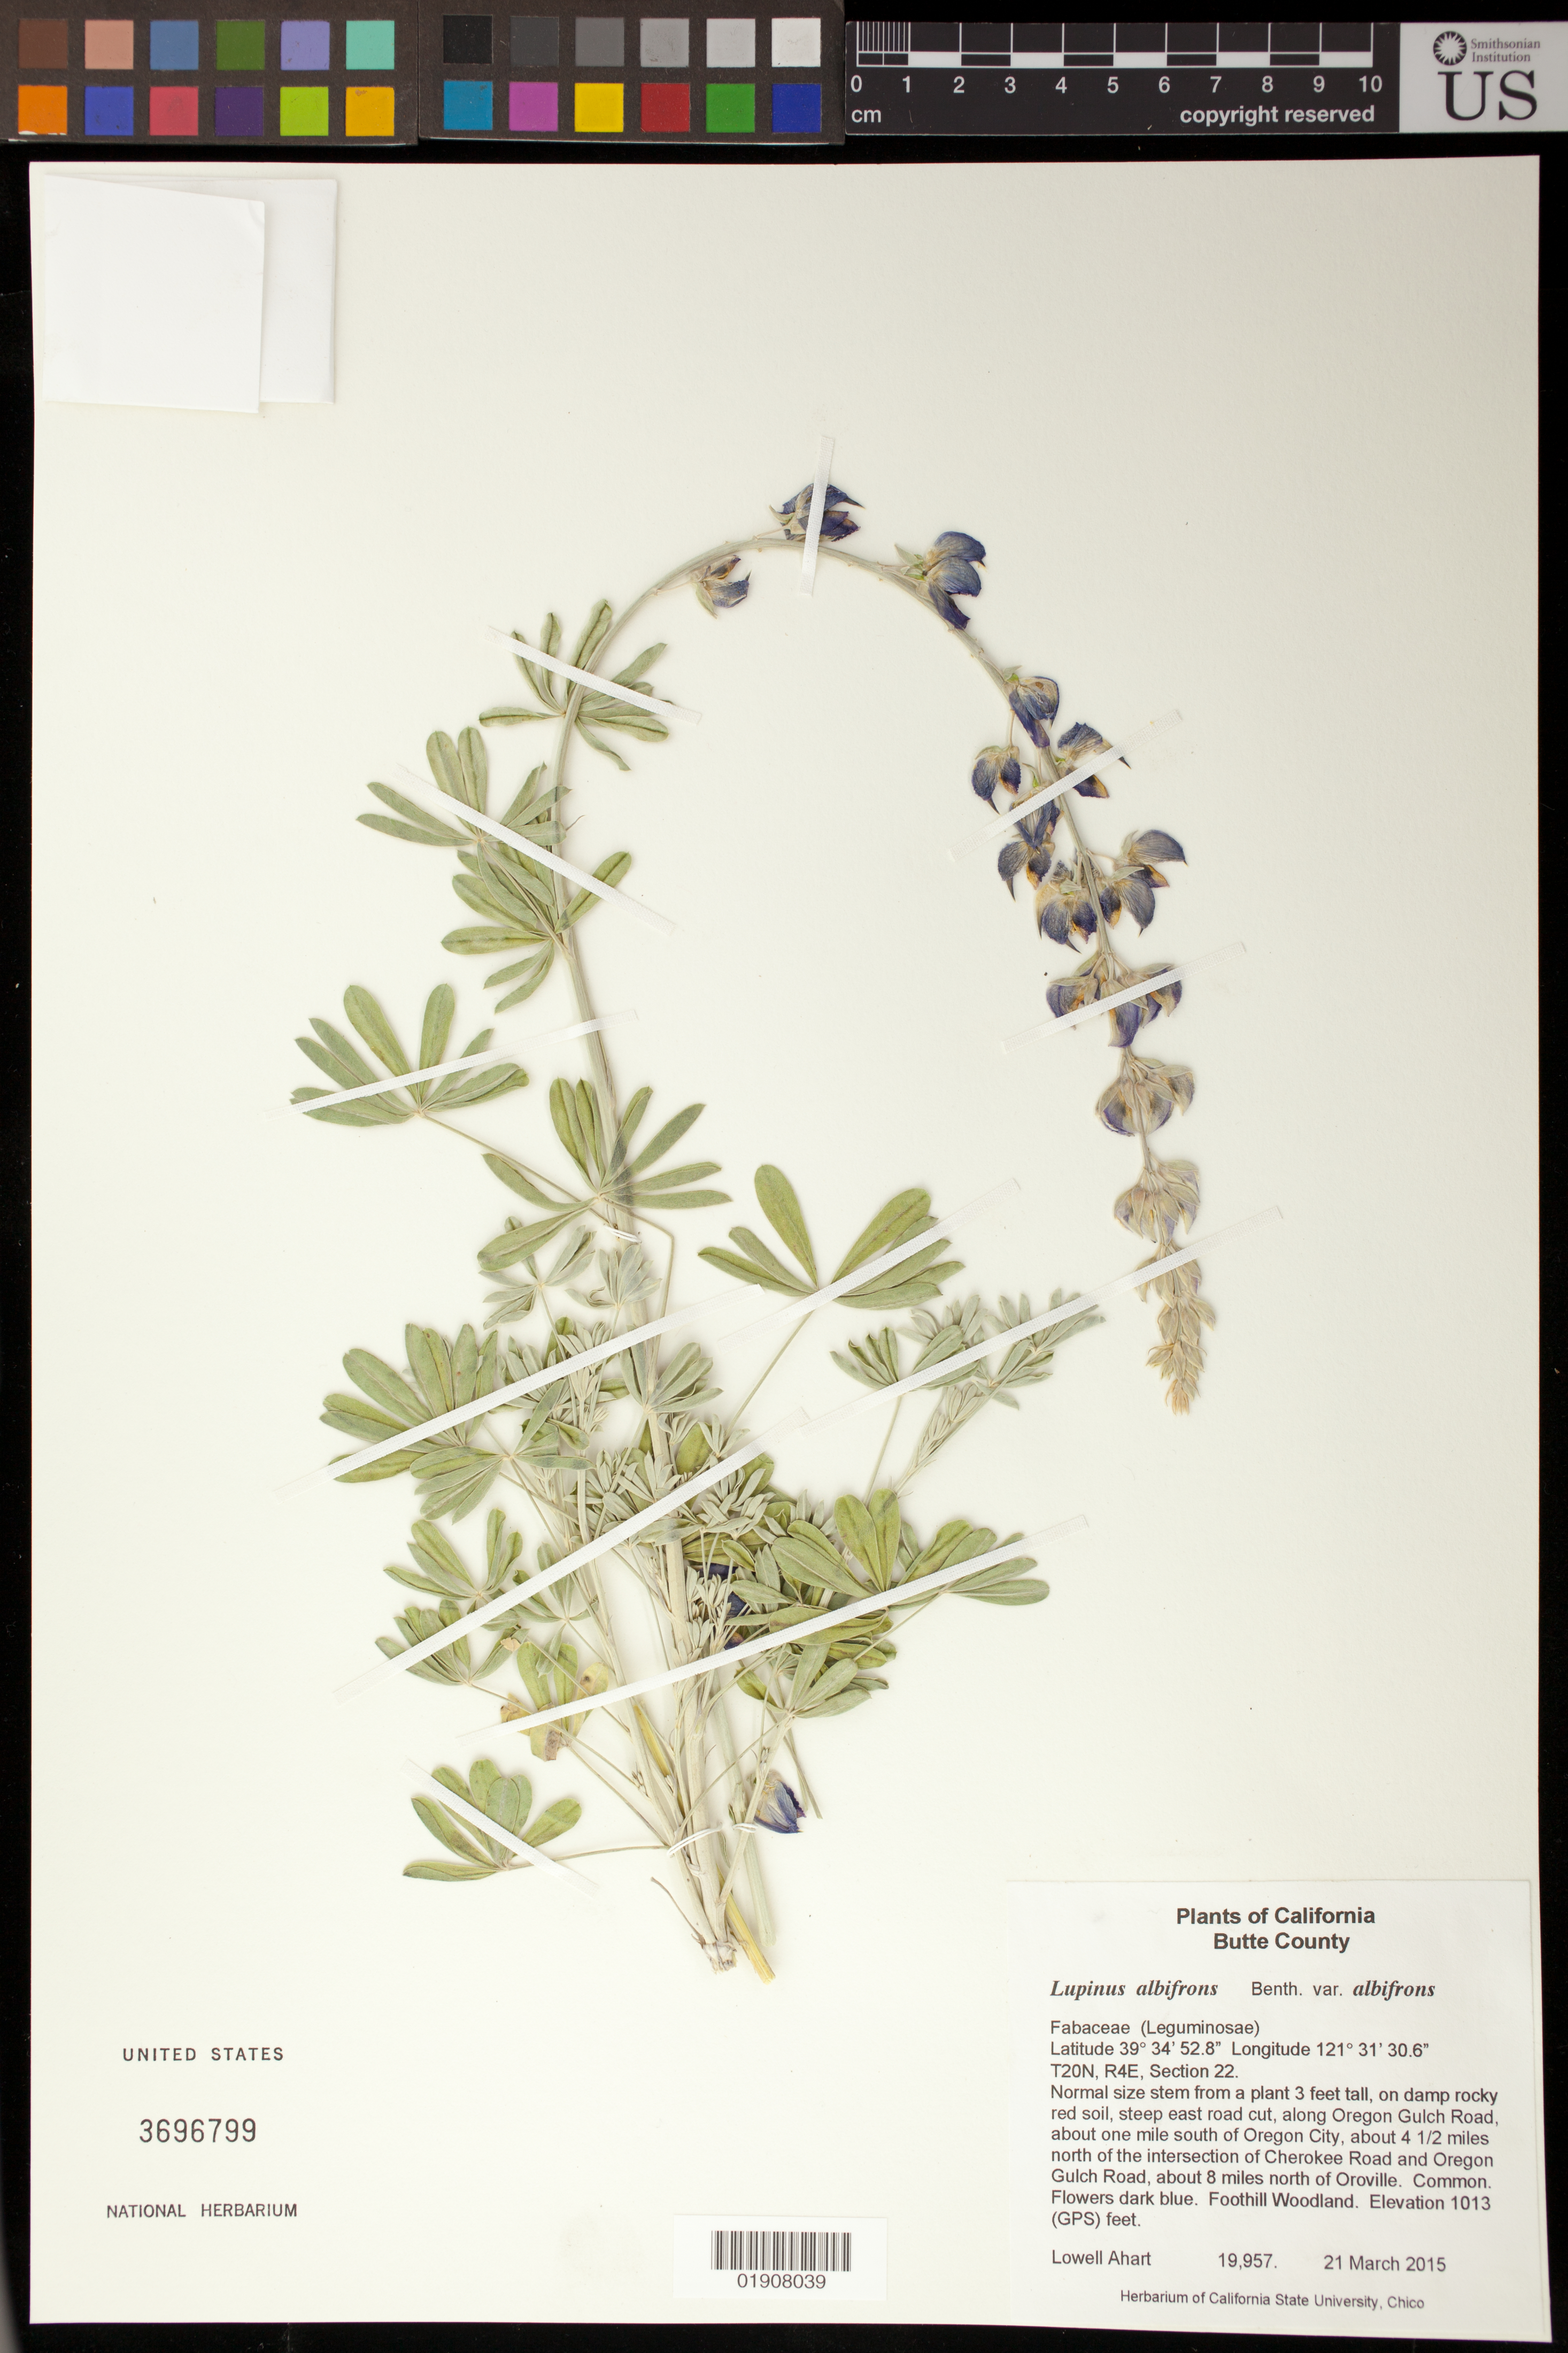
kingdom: Plantae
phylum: Tracheophyta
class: Magnoliopsida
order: Fabales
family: Fabaceae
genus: Lupinus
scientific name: Lupinus albifrons var. albifrons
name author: Benth.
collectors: L. Ahart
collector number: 19957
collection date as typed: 21 Mar 2015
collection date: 2015-03-21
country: United States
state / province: California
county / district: Butte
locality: Steep east road cut, along Oregon Gulch Road, about one mile south of Oregon City, about 4 1/2 miles north of the intersection of Cherokee Road and Oregon Gulch Road, about 8 miles north of Oroville.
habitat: Foothill Woodland.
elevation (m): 309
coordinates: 39 34 52.8 N, 121 31 30.6 W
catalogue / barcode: US 3696799